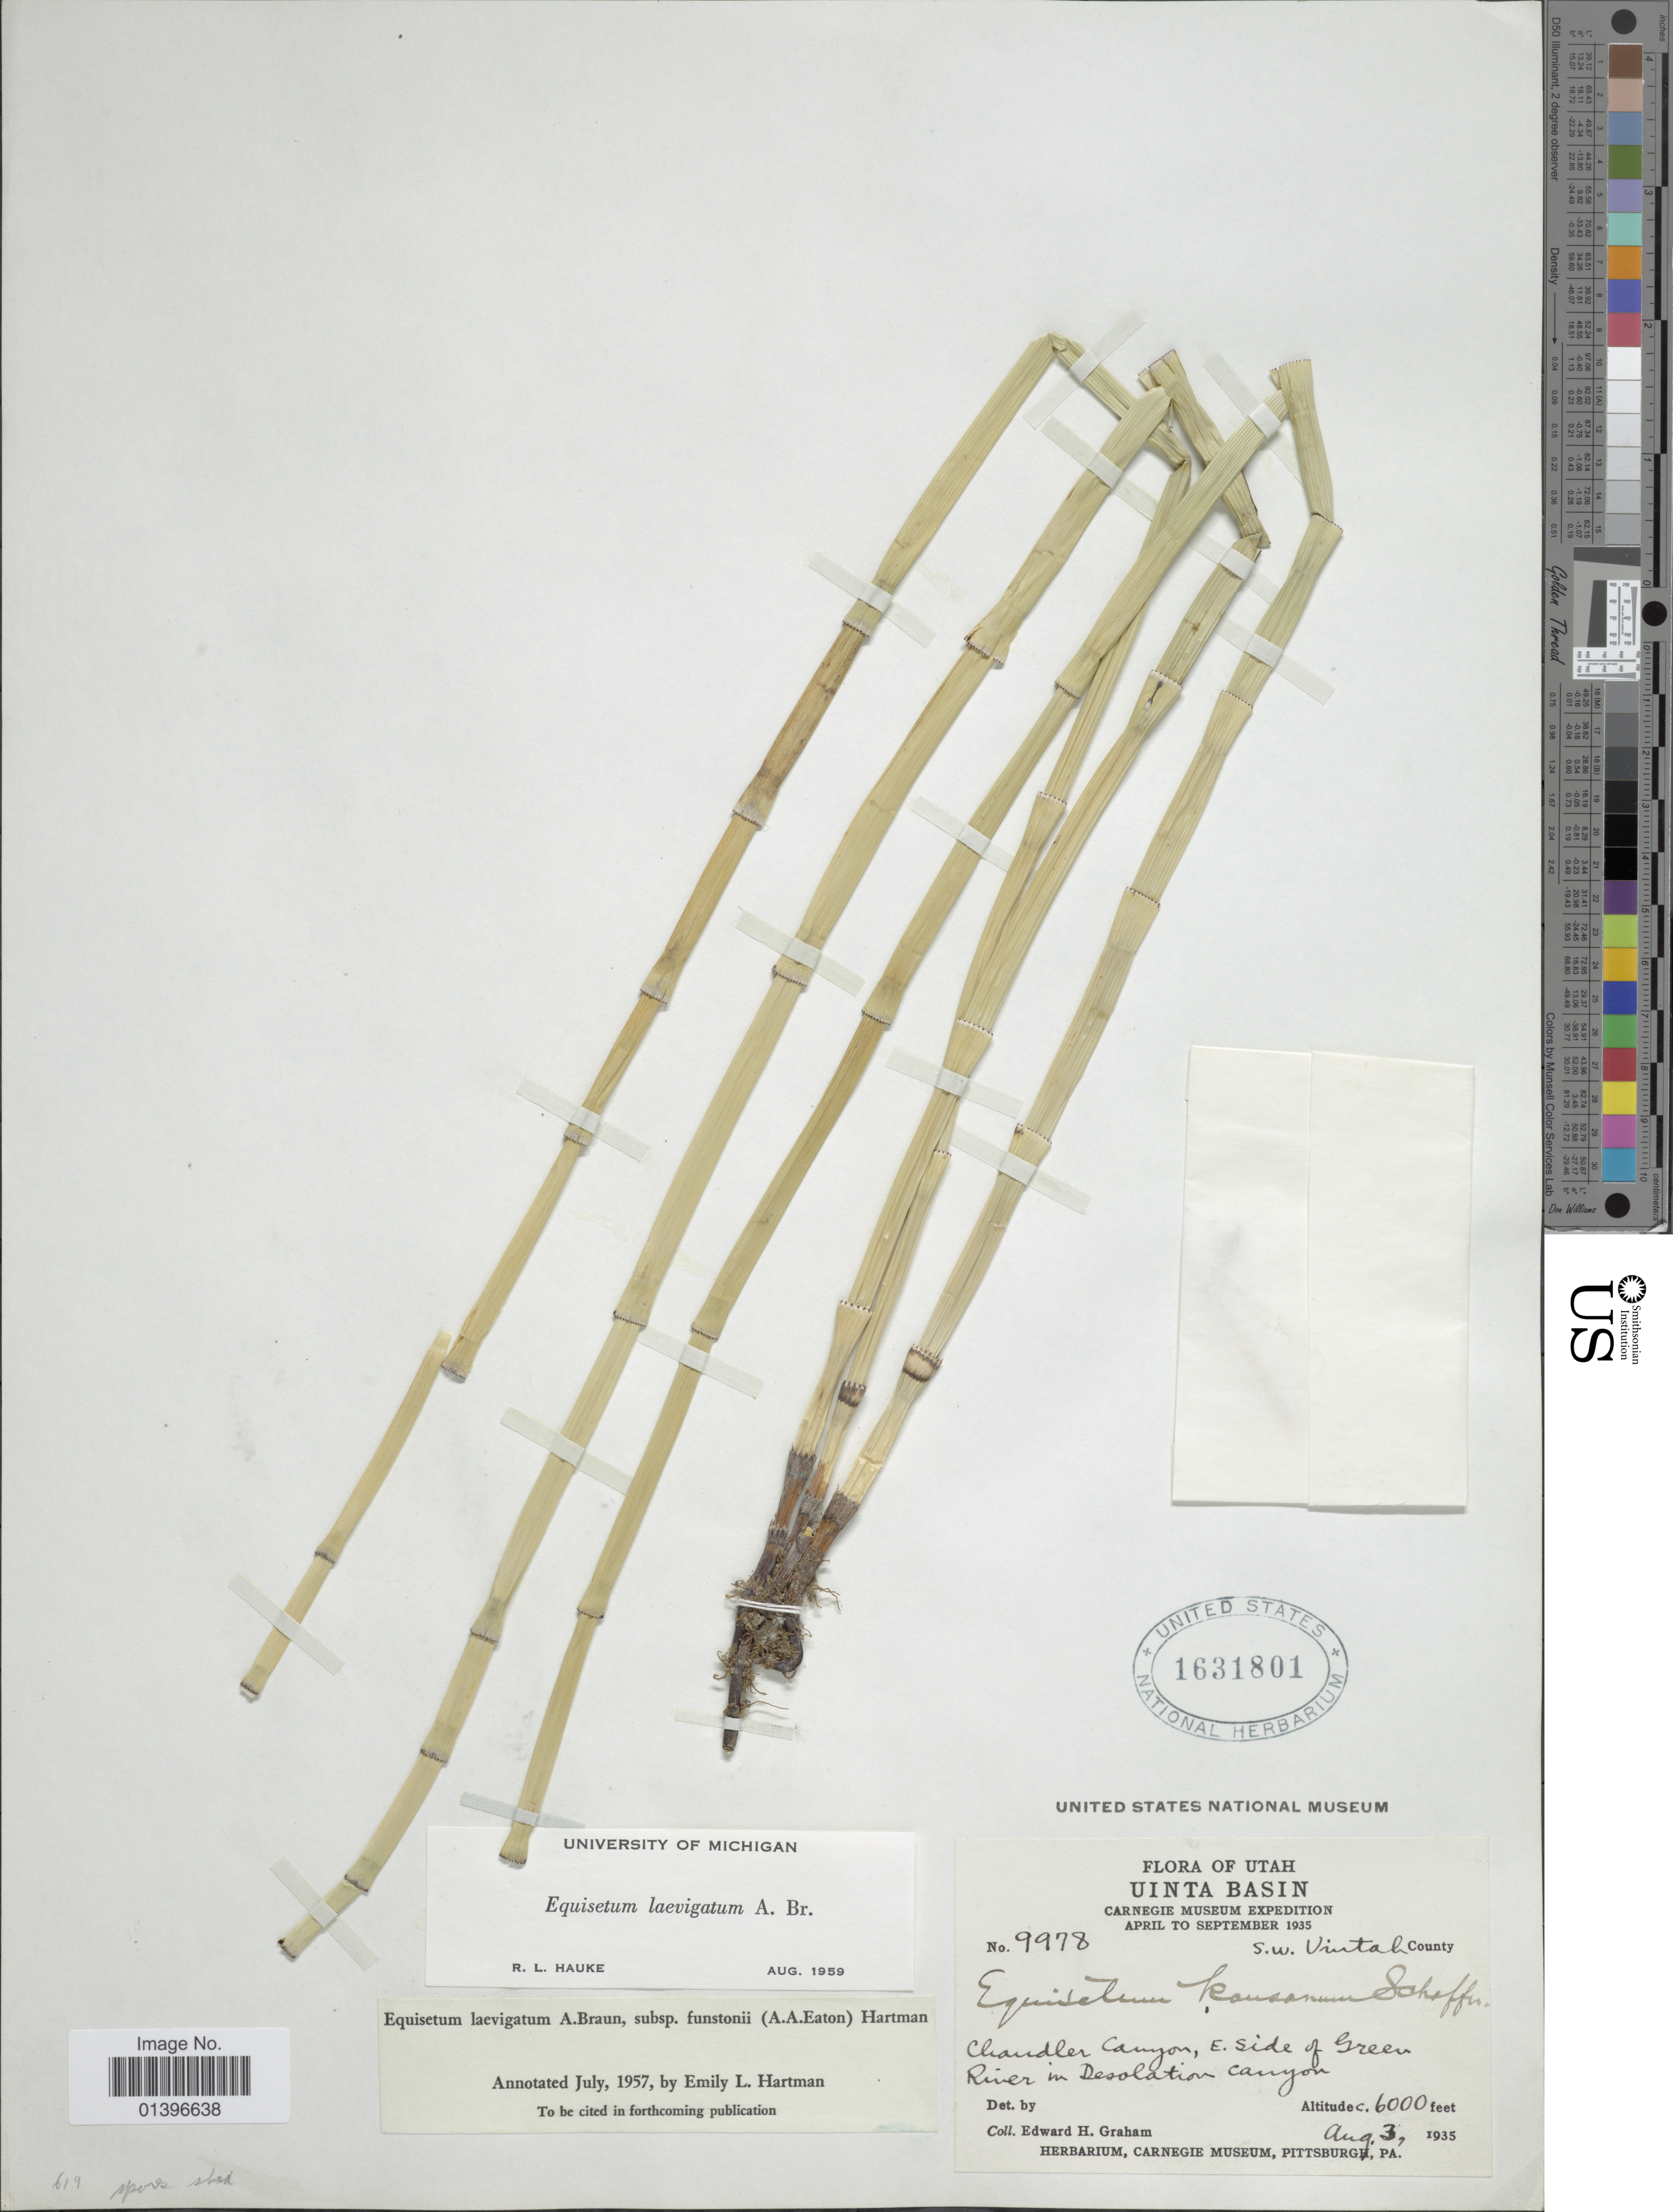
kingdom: Plantae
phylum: Tracheophyta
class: Polypodiopsida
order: Equisetales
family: Equisetaceae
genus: Equisetum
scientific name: Equisetum laevigatum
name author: A. Braun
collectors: E. H. Graham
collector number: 9978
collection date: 1935-08-03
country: United States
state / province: Utah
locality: Uinta Basin. Chandler Canyon, E. side of Green River in Desolation canyon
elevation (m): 1829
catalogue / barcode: US 1631801